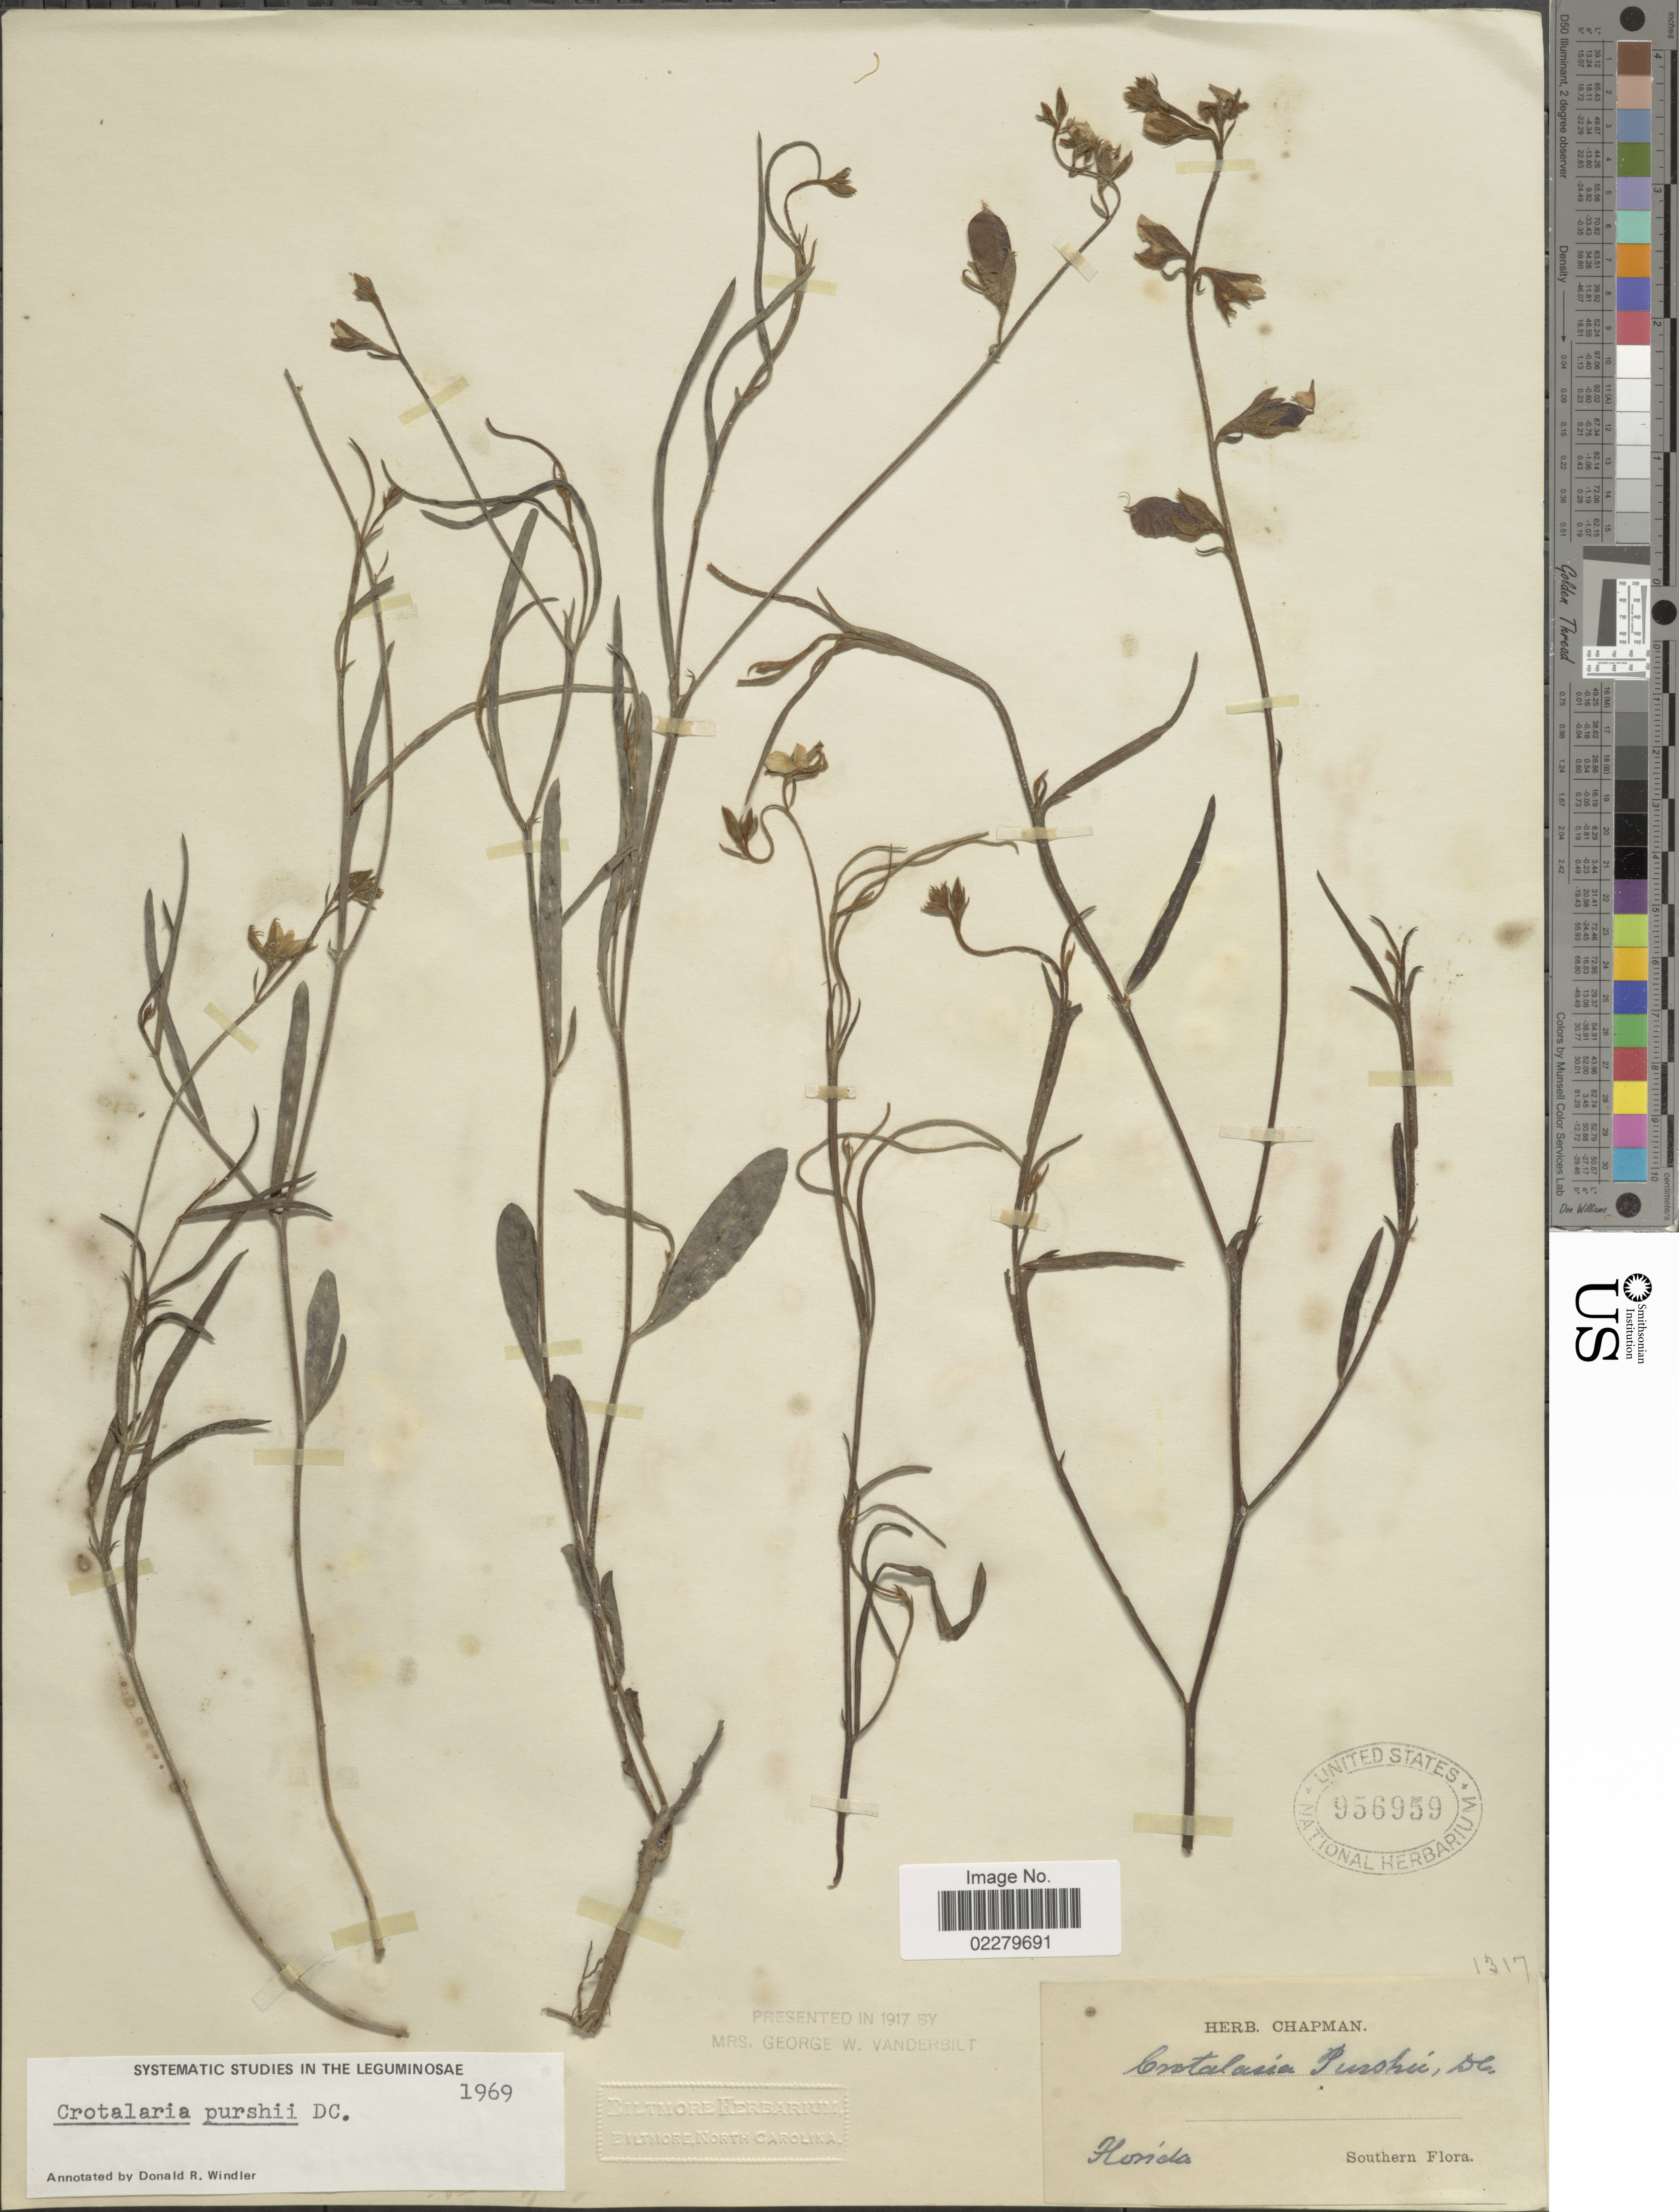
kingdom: Plantae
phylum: Tracheophyta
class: Magnoliopsida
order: Fabales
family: Fabaceae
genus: Crotalaria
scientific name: Crotalaria purshii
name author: DC.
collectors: ex herb. Chapman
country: United States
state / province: Florida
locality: Southern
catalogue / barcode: US 956959